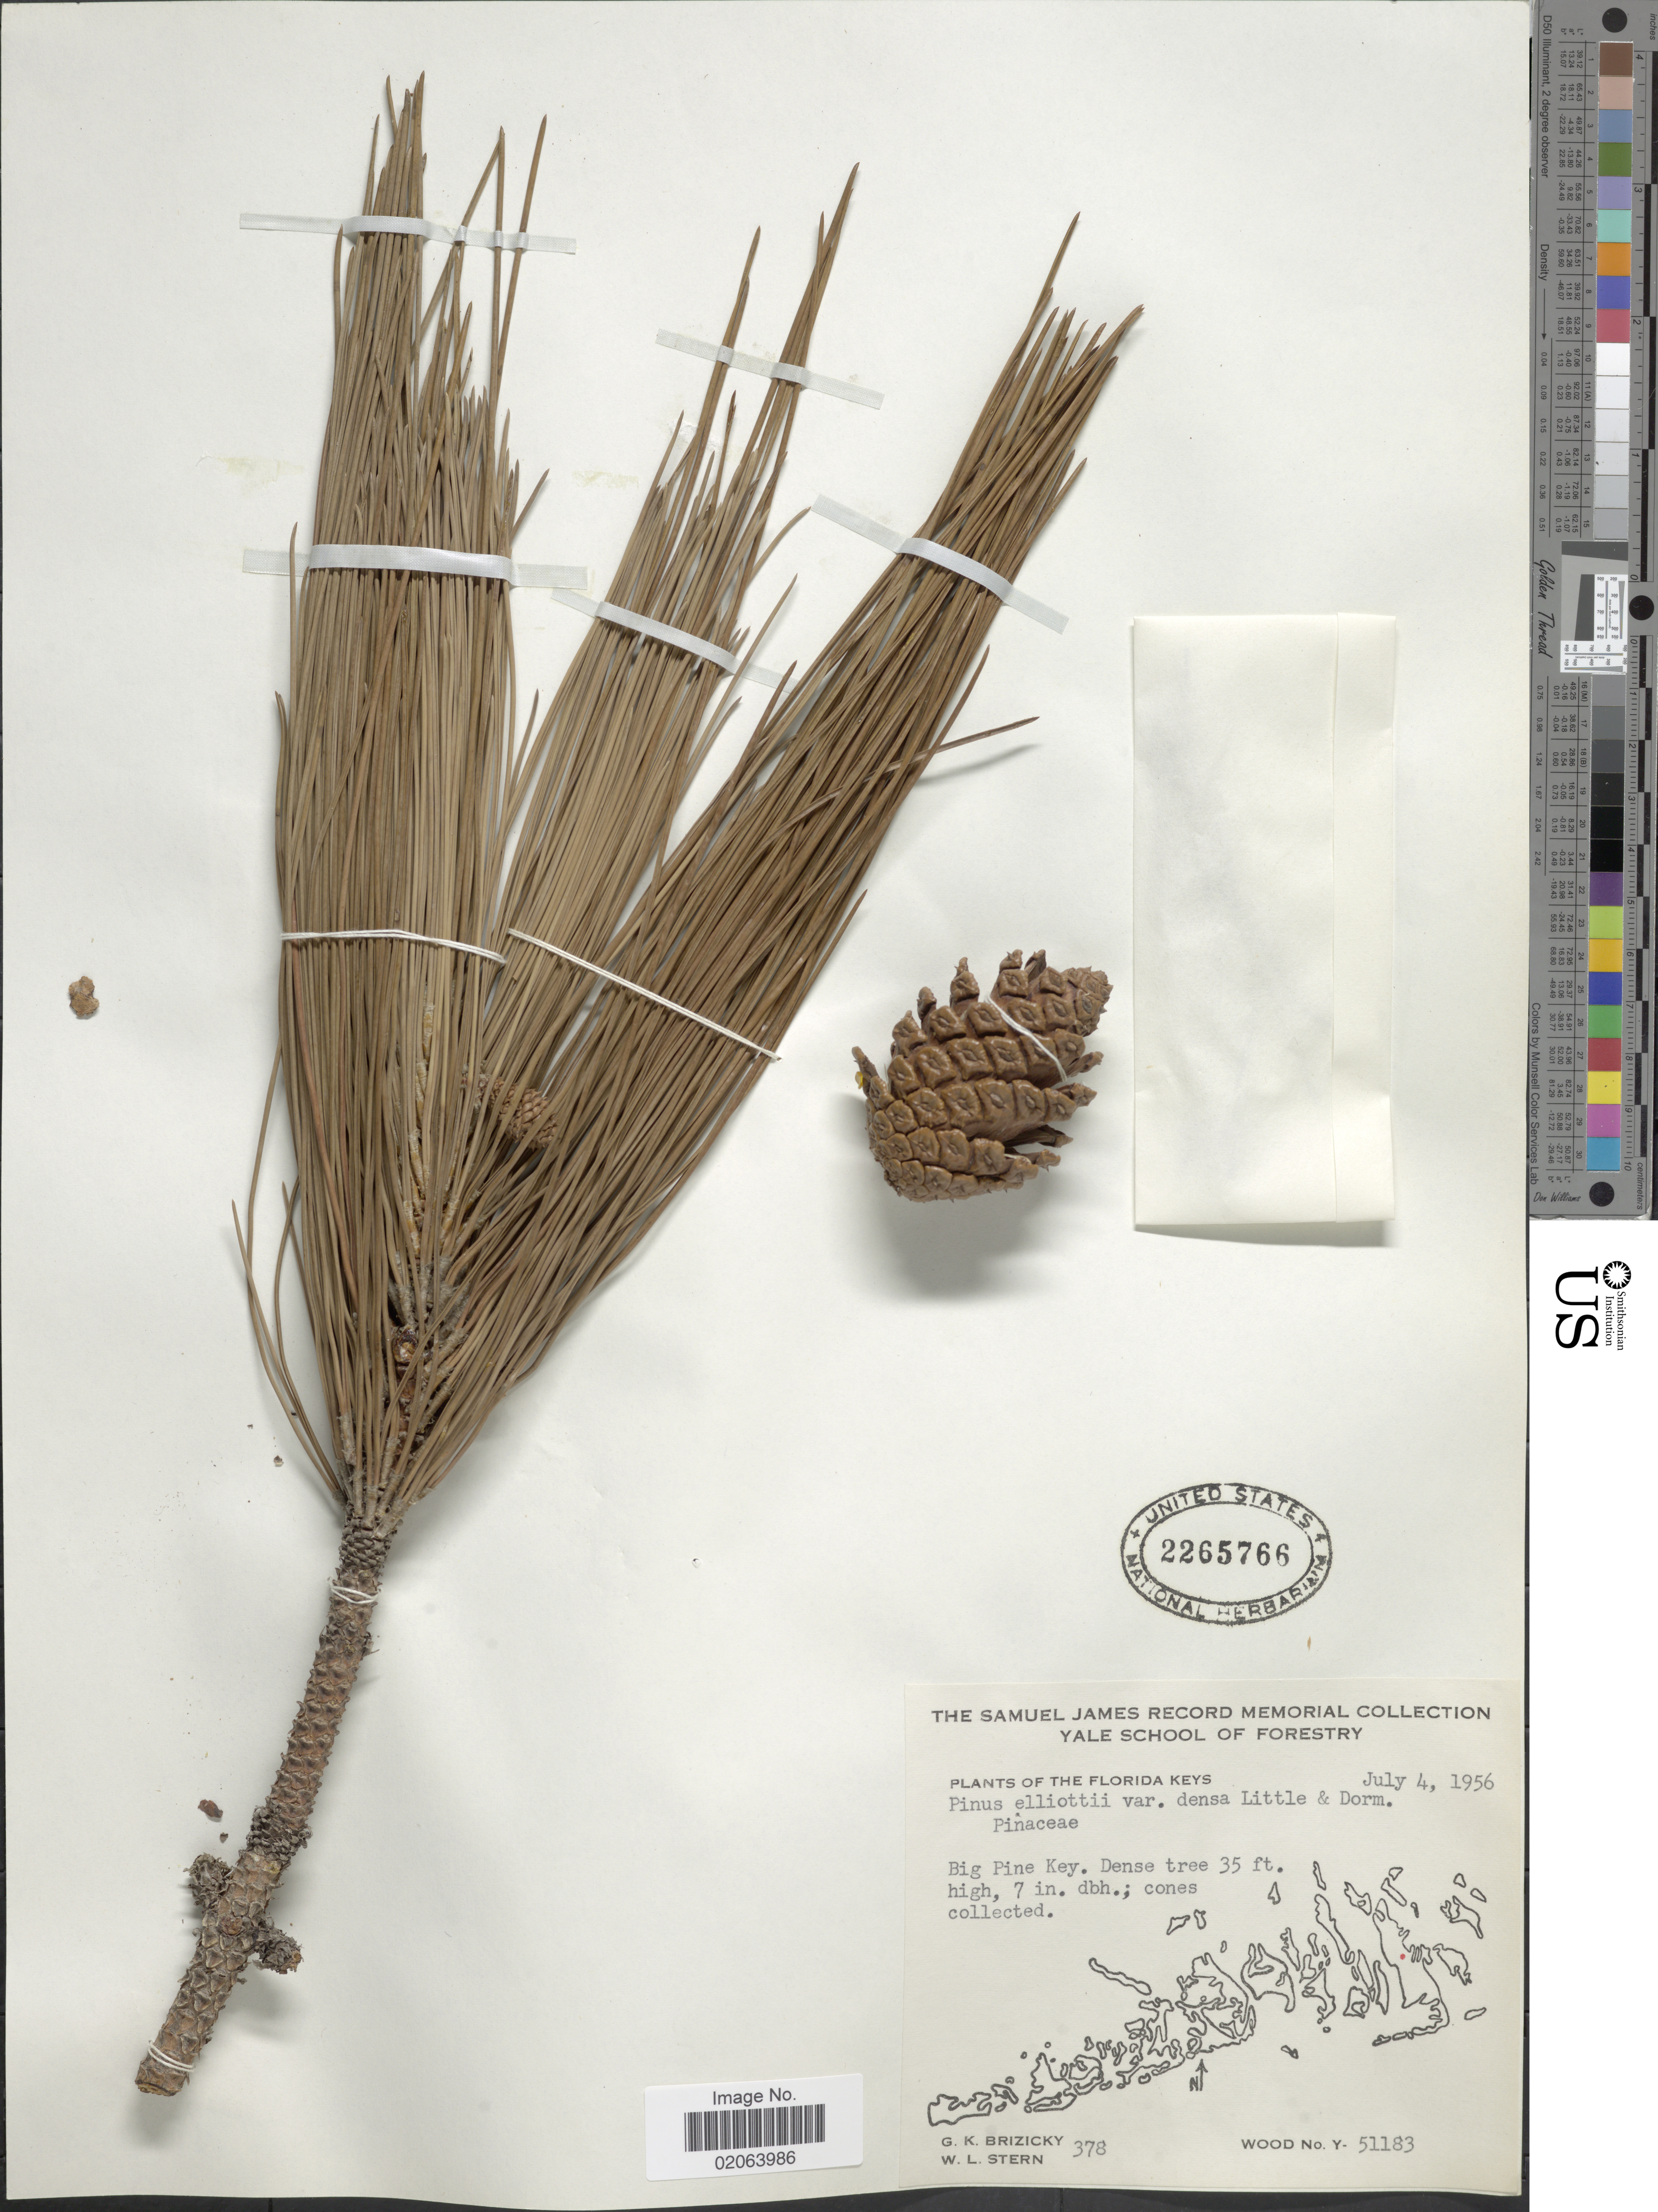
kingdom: Plantae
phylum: Tracheophyta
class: Pinopsida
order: Pinales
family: Pinaceae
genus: Pinus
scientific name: Pinus elliottii var. densa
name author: Little & K.W. Dorman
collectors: G. K. Brizicky & W. L. Stern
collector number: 378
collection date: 1956-07-04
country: United States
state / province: Florida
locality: Florida Keys. Big Pine Key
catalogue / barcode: US 2265766